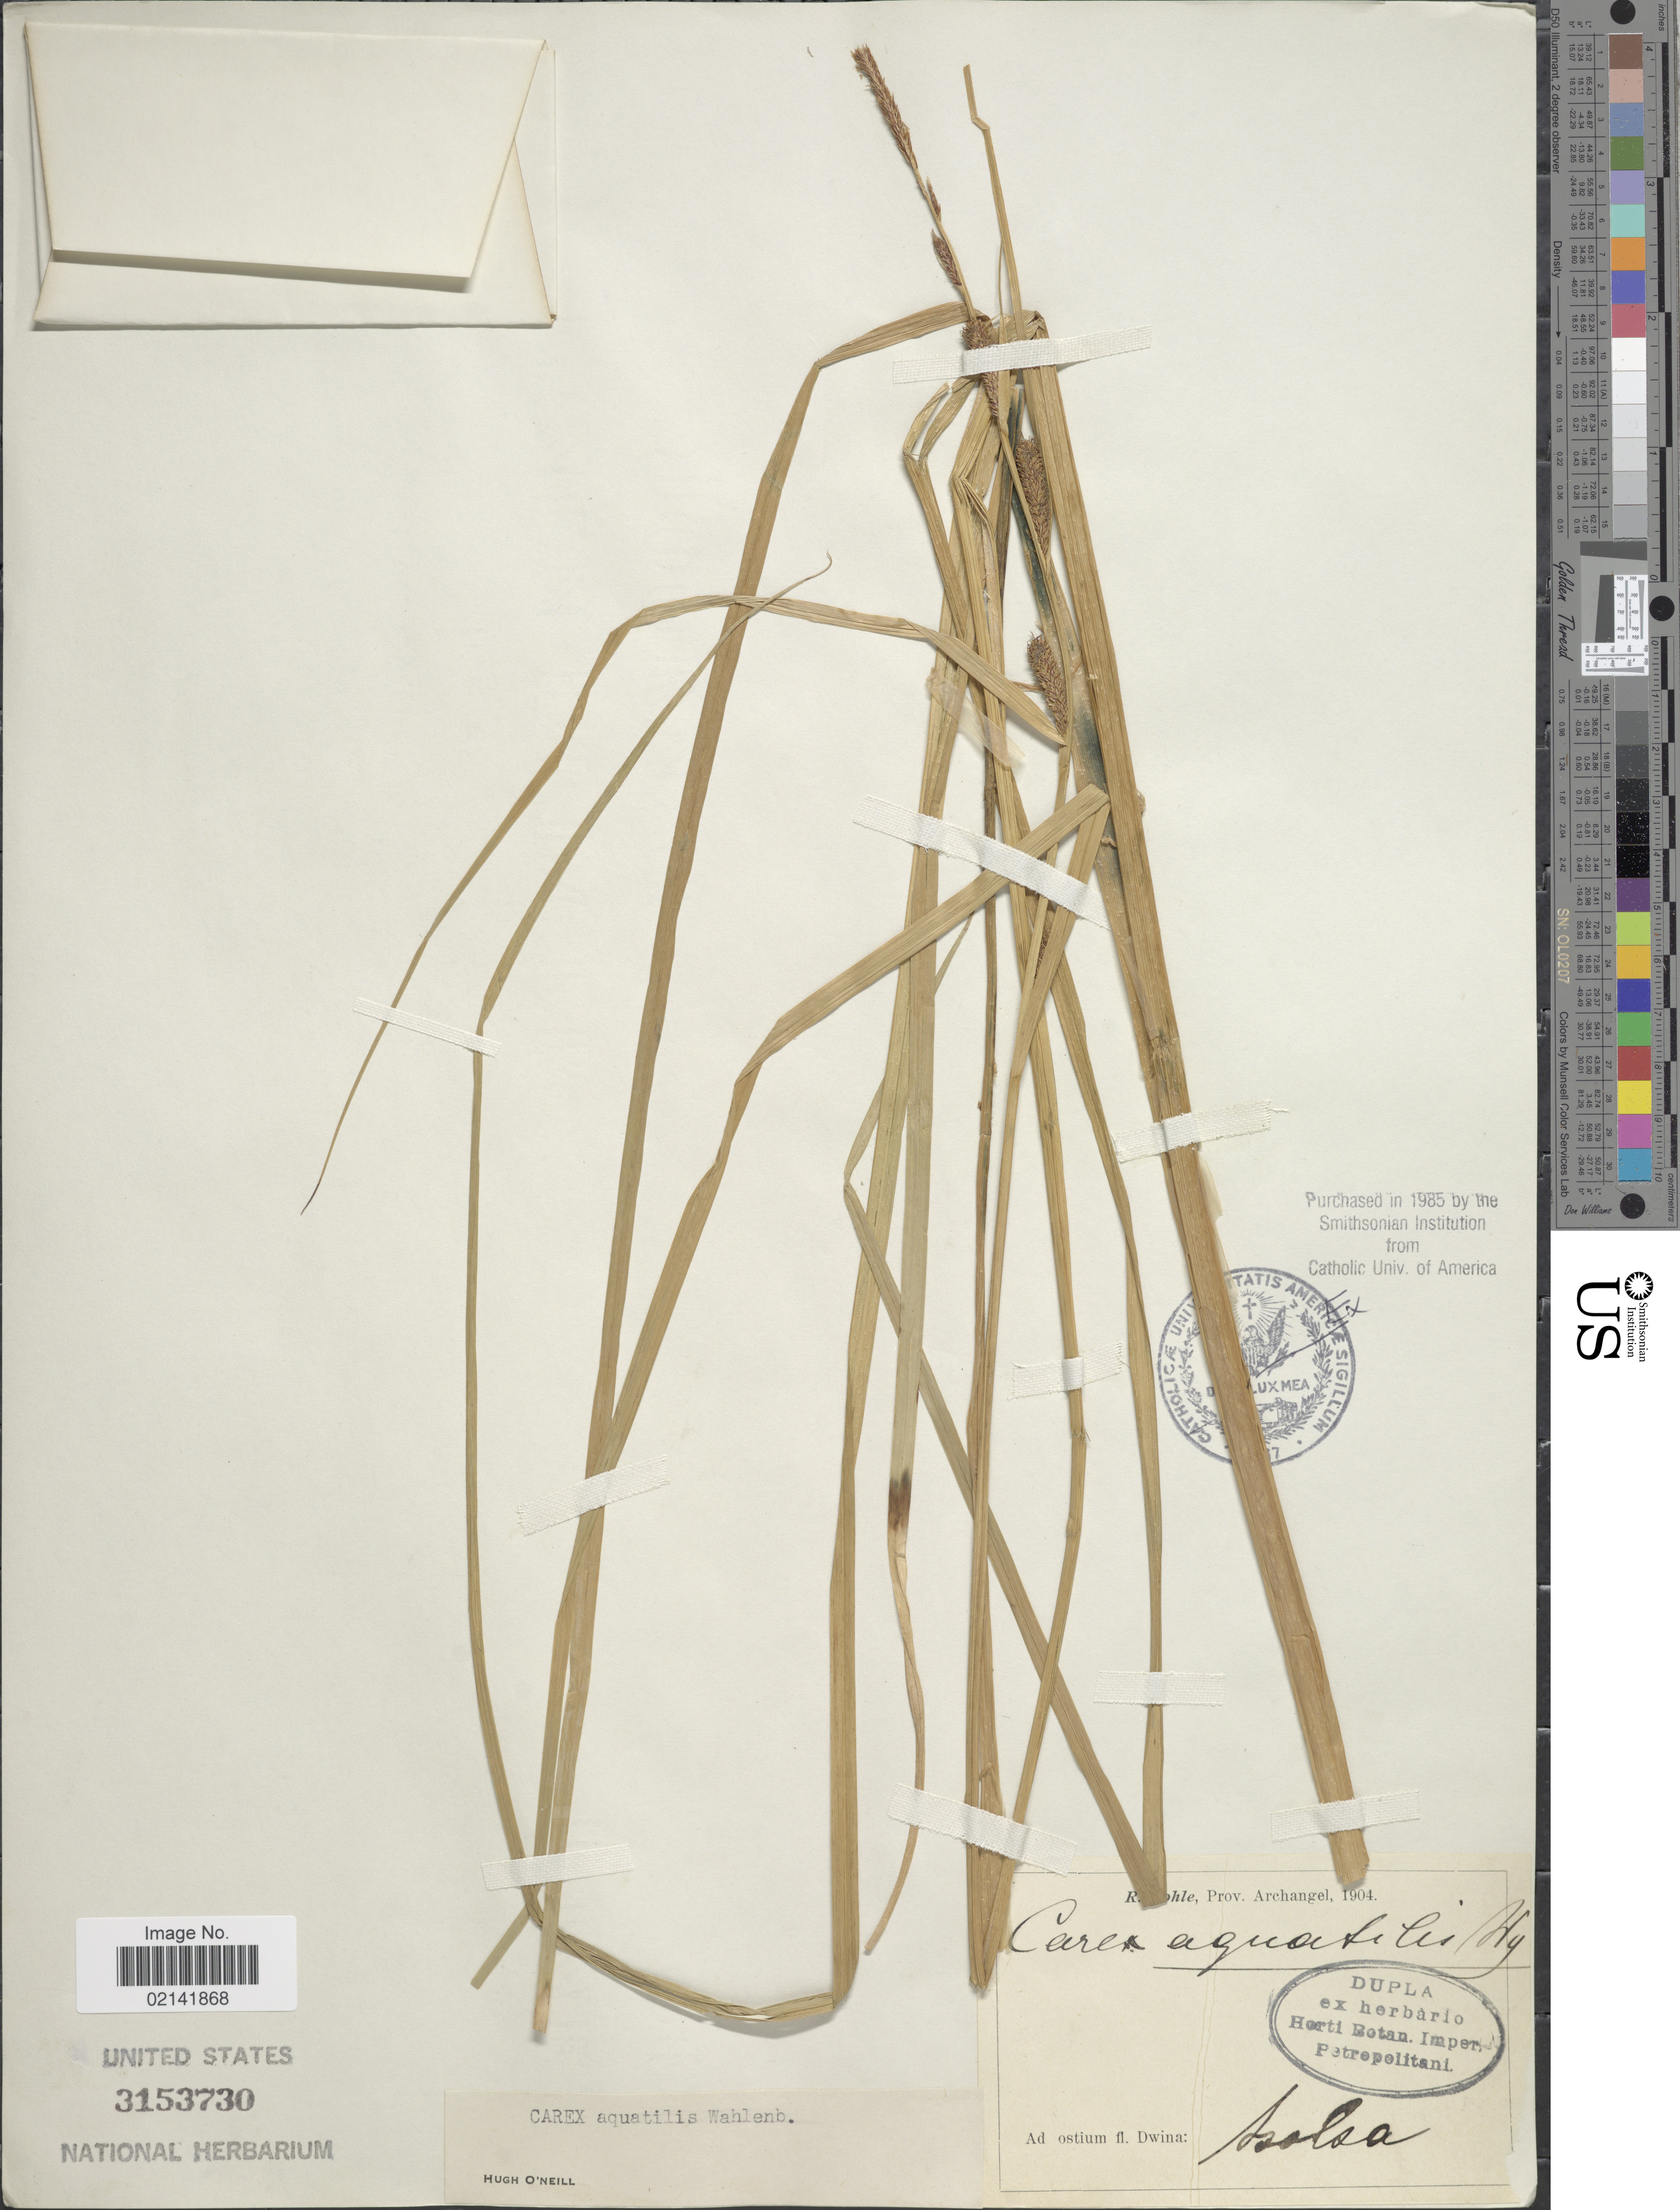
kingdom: Plantae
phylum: Tracheophyta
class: Liliopsida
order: Poales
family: Cyperaceae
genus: Carex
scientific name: Carex aquatilis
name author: Wahlenb.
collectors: ex Herb. Horti Bot. Petropolitani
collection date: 1904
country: Russian Federation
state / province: Arkhangelsk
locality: Prov. Archangel. Ad ostium fl. Dwina: Kolsa.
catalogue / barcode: US 3153730